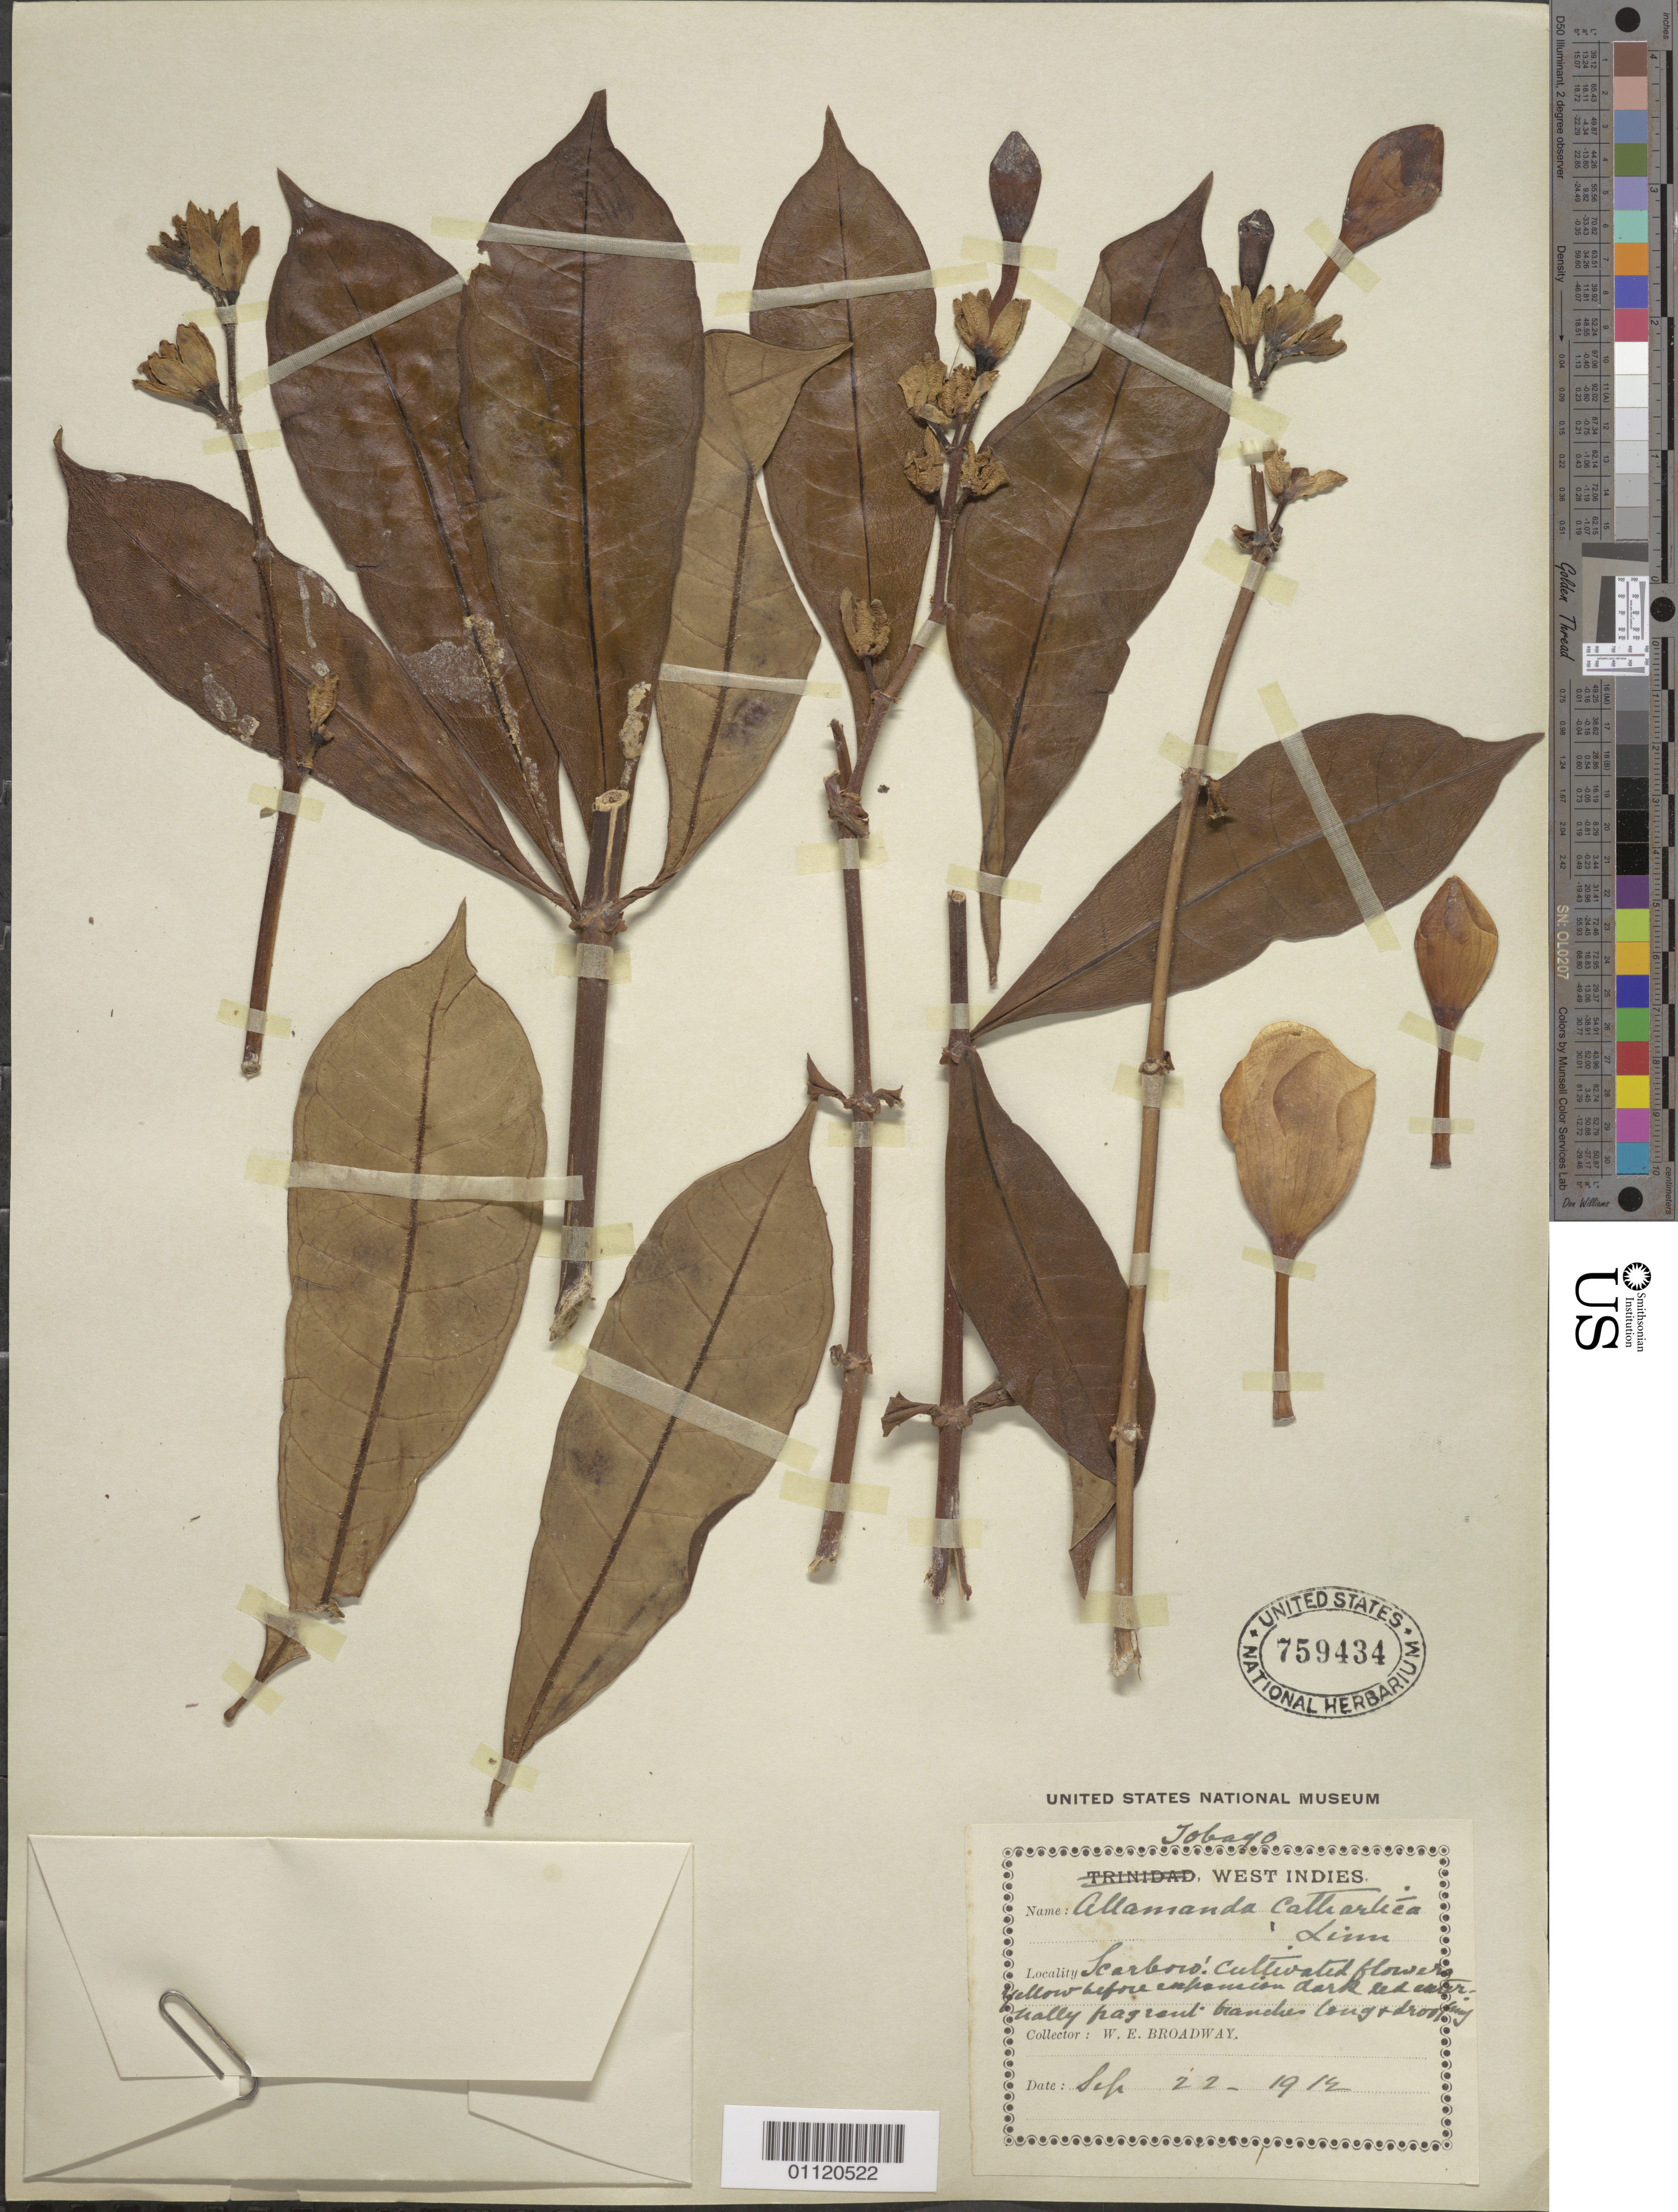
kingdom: Plantae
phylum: Tracheophyta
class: Magnoliopsida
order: Gentianales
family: Apocynaceae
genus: Allamanda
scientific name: Allamanda cathartica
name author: L.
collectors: W. E. Broadway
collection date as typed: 22 Sep 1912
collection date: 1912-09-22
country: Trinidad and Tobago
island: Tobago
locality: Scarboro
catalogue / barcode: US 759434